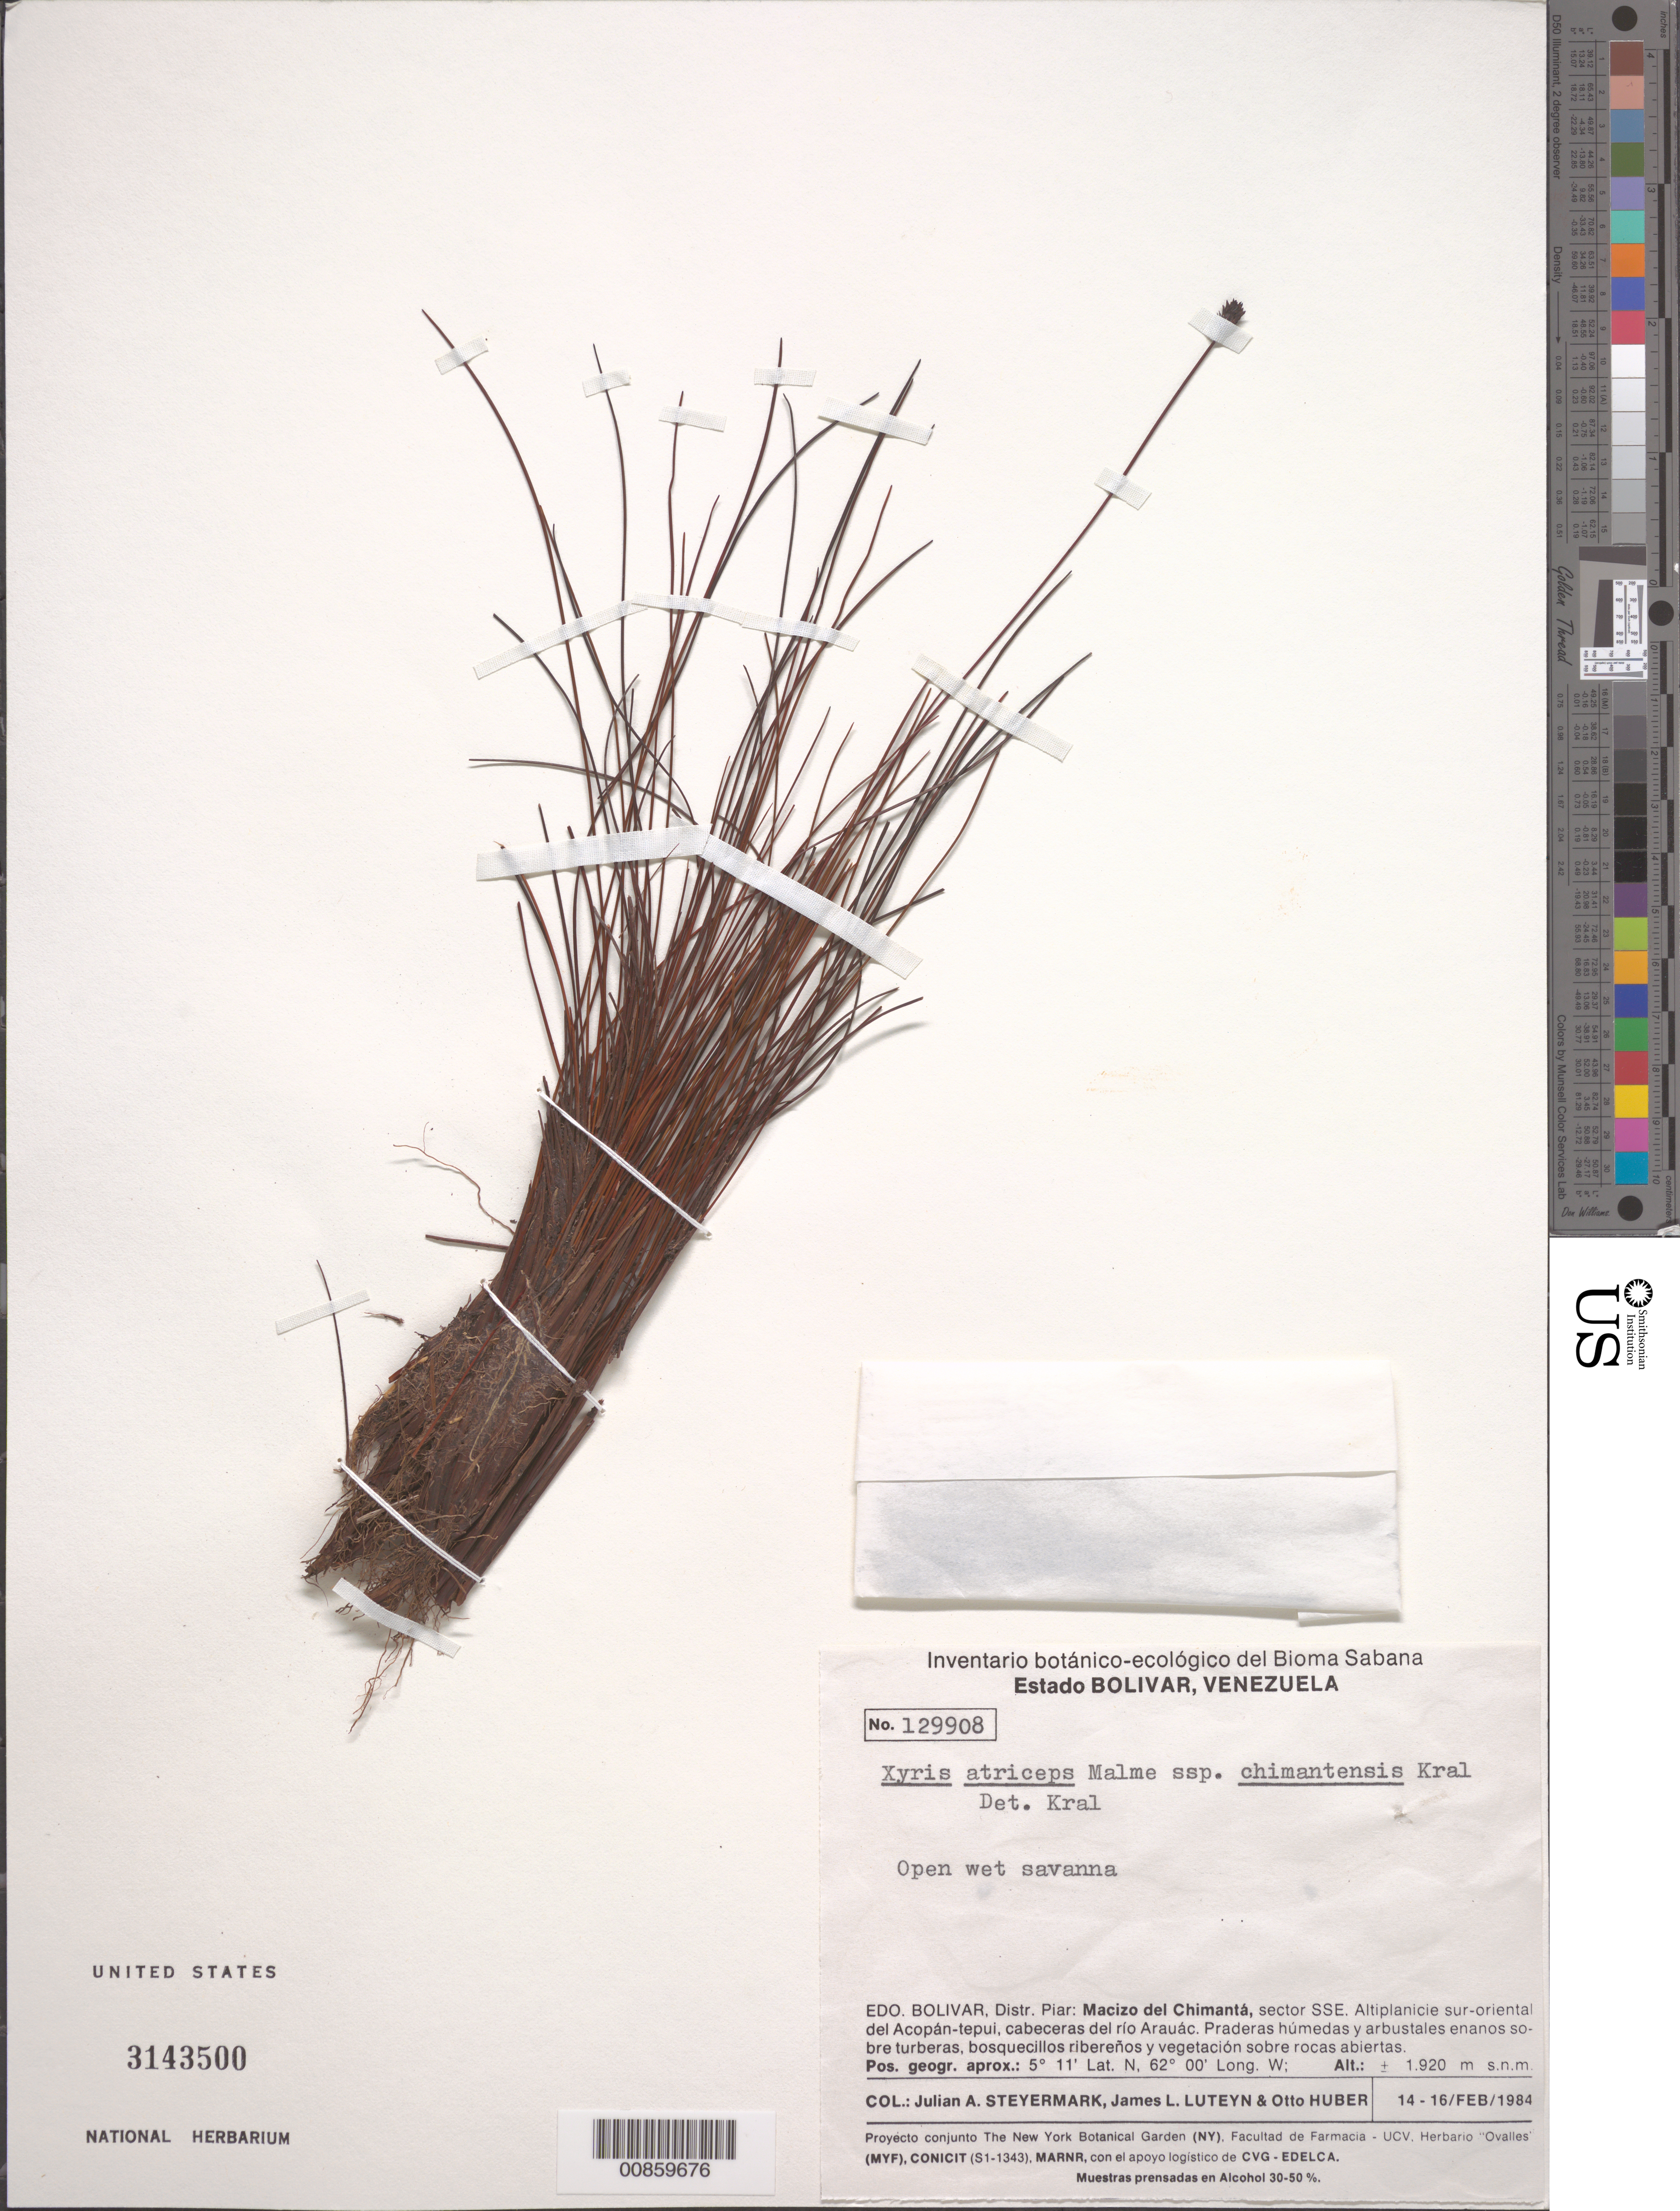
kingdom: Plantae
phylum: Tracheophyta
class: Liliopsida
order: Poales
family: Xyridaceae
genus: Xyris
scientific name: Xyris atriceps subsp. chimantensis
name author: Maguire & L.B. Sm.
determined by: Kral, Robert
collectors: J. Steyermark, J. L. Luteyn & O. Huber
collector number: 129908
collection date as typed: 14-Feb-84 to 16-Feb-84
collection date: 1984-02-14/1984-02-16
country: Venezuela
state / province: Bolívar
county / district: Piar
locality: Macizo del Chimantá, sector SSE. Altiplanicie sur-oriental del Acopán-tepuí, cabeceras del río Arauác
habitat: Praderas húmedas y arbustales enanos sorbre turberas, bosquecillos ribereños y vegetación sobre rocas abiertas. Open wet savanna.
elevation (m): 1920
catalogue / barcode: US 3143500